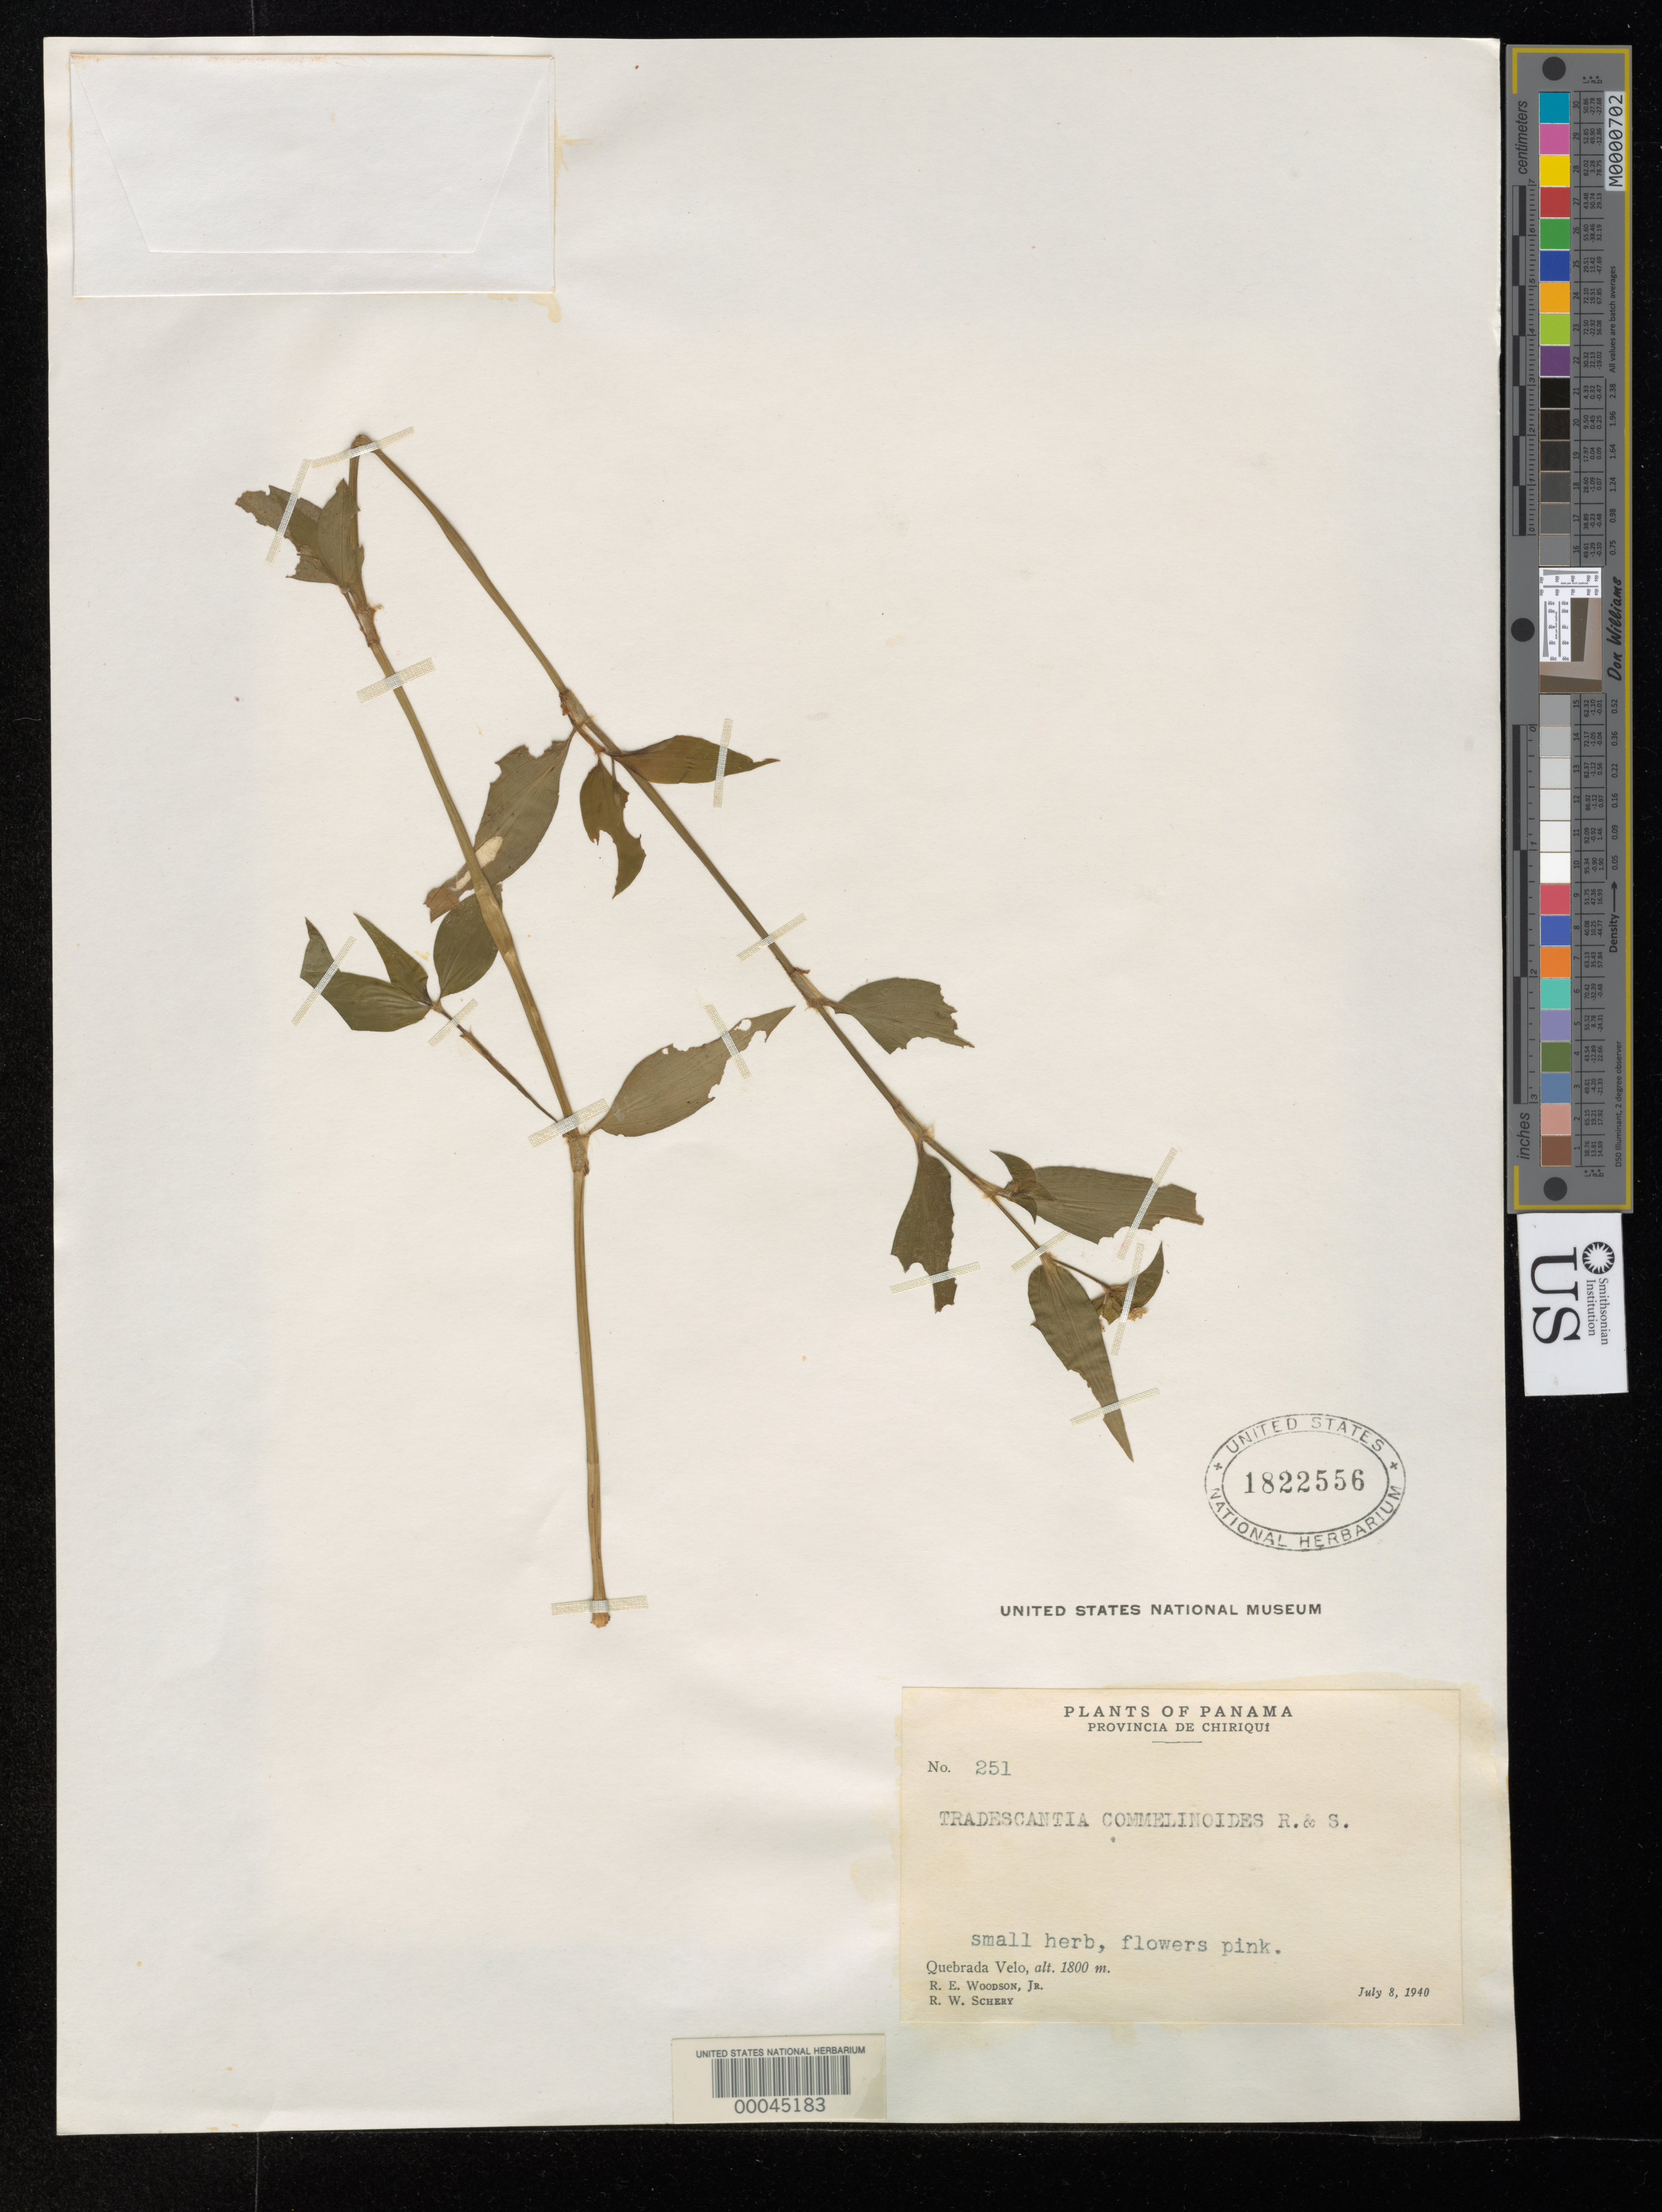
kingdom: Plantae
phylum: Tracheophyta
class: Liliopsida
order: Commelinales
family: Commelinaceae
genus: Tradescantia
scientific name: Tradescantia sp.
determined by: Strong, Mark T., (BOT), Smithsonian Institution - National Museum of Natural History (UNITED STATES)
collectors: R. E. Woodson & R. W. Schery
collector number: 251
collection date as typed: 08 Jul 1940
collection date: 1940-07-08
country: Panama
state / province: Chiriquí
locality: Quebrada Velo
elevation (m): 1800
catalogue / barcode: US 1822556